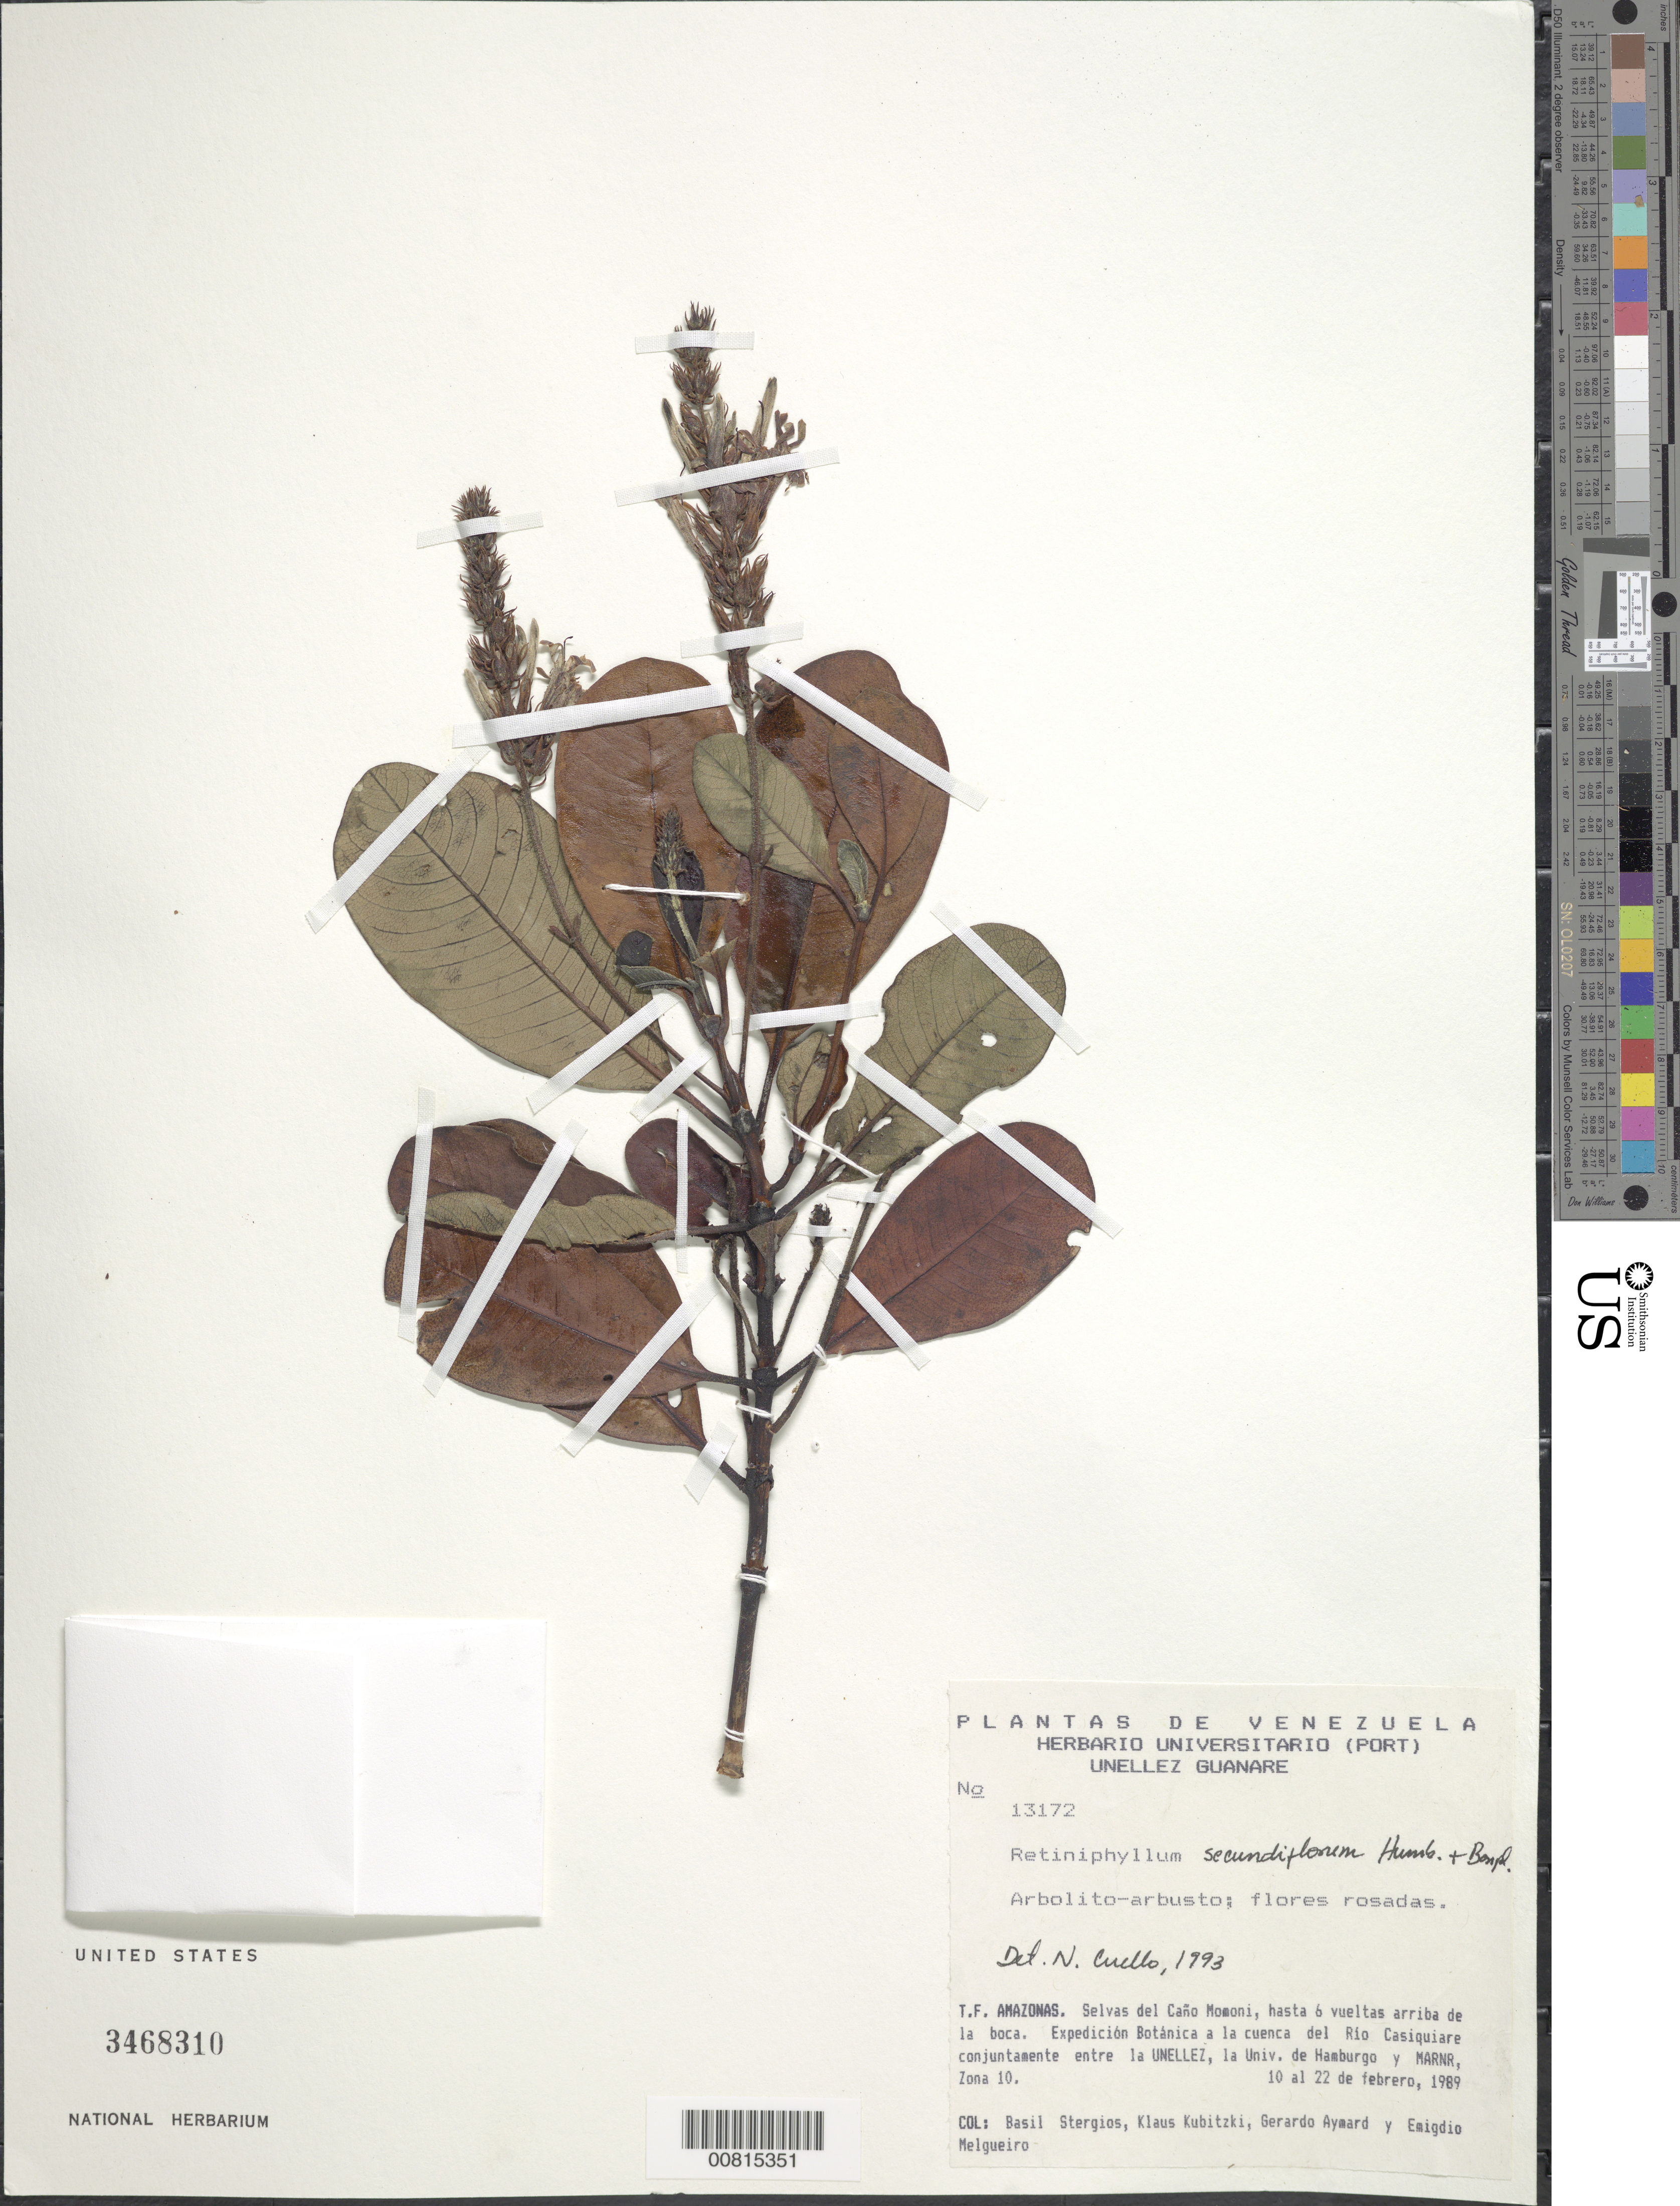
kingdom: Plantae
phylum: Tracheophyta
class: Magnoliopsida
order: Gentianales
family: Rubiaceae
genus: Retiniphyllum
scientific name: Retiniphyllum secundiflorum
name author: Bonpl.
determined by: Cuello, Nidia L.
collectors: B. G. Stergios, K. Kubitzki, G. A. Aymard & E. Melgueiro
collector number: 13172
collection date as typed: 10-Feb-89 to 22-Feb-89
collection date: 1989-02-10/1989-02-22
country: Venezuela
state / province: Amazonas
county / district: Río Negro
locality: Río Casiquiare, Caño Momoni, 6 vueltas arriba de la boca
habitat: Selvas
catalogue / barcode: US 3468310